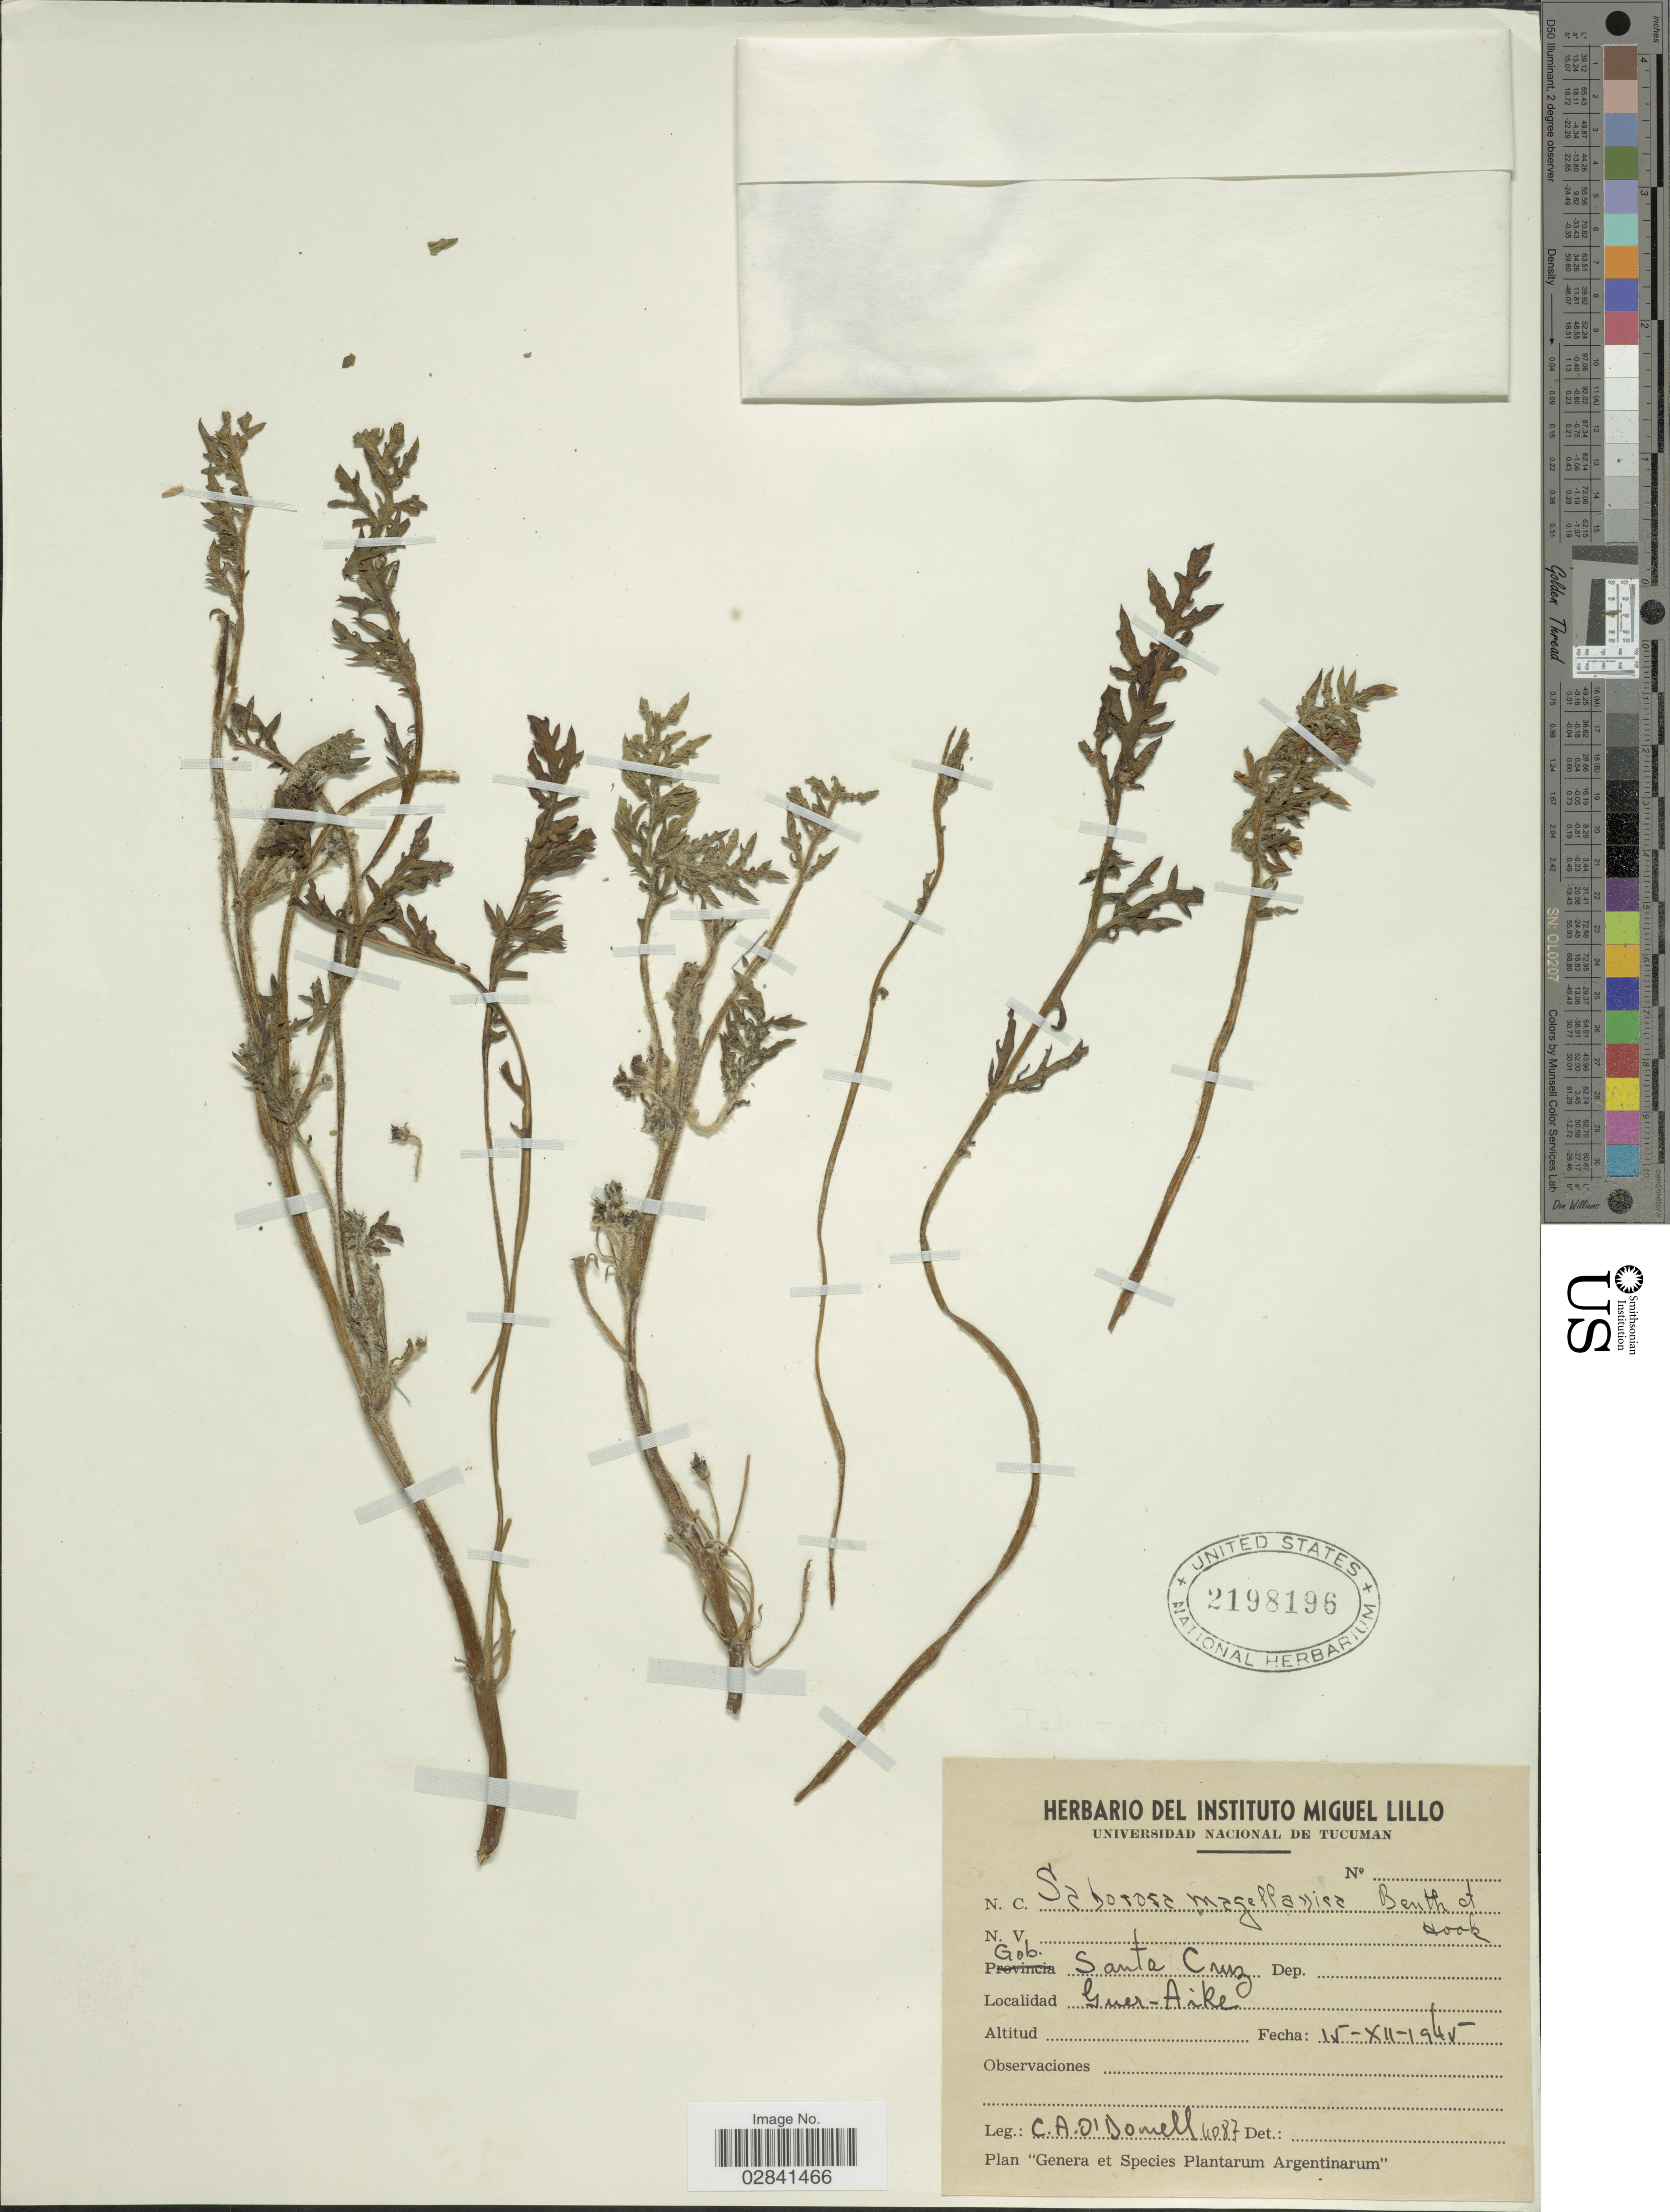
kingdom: Plantae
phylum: Tracheophyta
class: Magnoliopsida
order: Solanales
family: Solanaceae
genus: Jaborosa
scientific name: Jaborosa magellanica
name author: (Griseb.) Dusén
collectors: C. O'Donnell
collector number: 4087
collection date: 1945-12-15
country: Argentina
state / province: Santa Cruz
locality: Gob. Santa Cruz. Guer-Aike.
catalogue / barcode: US 2198196